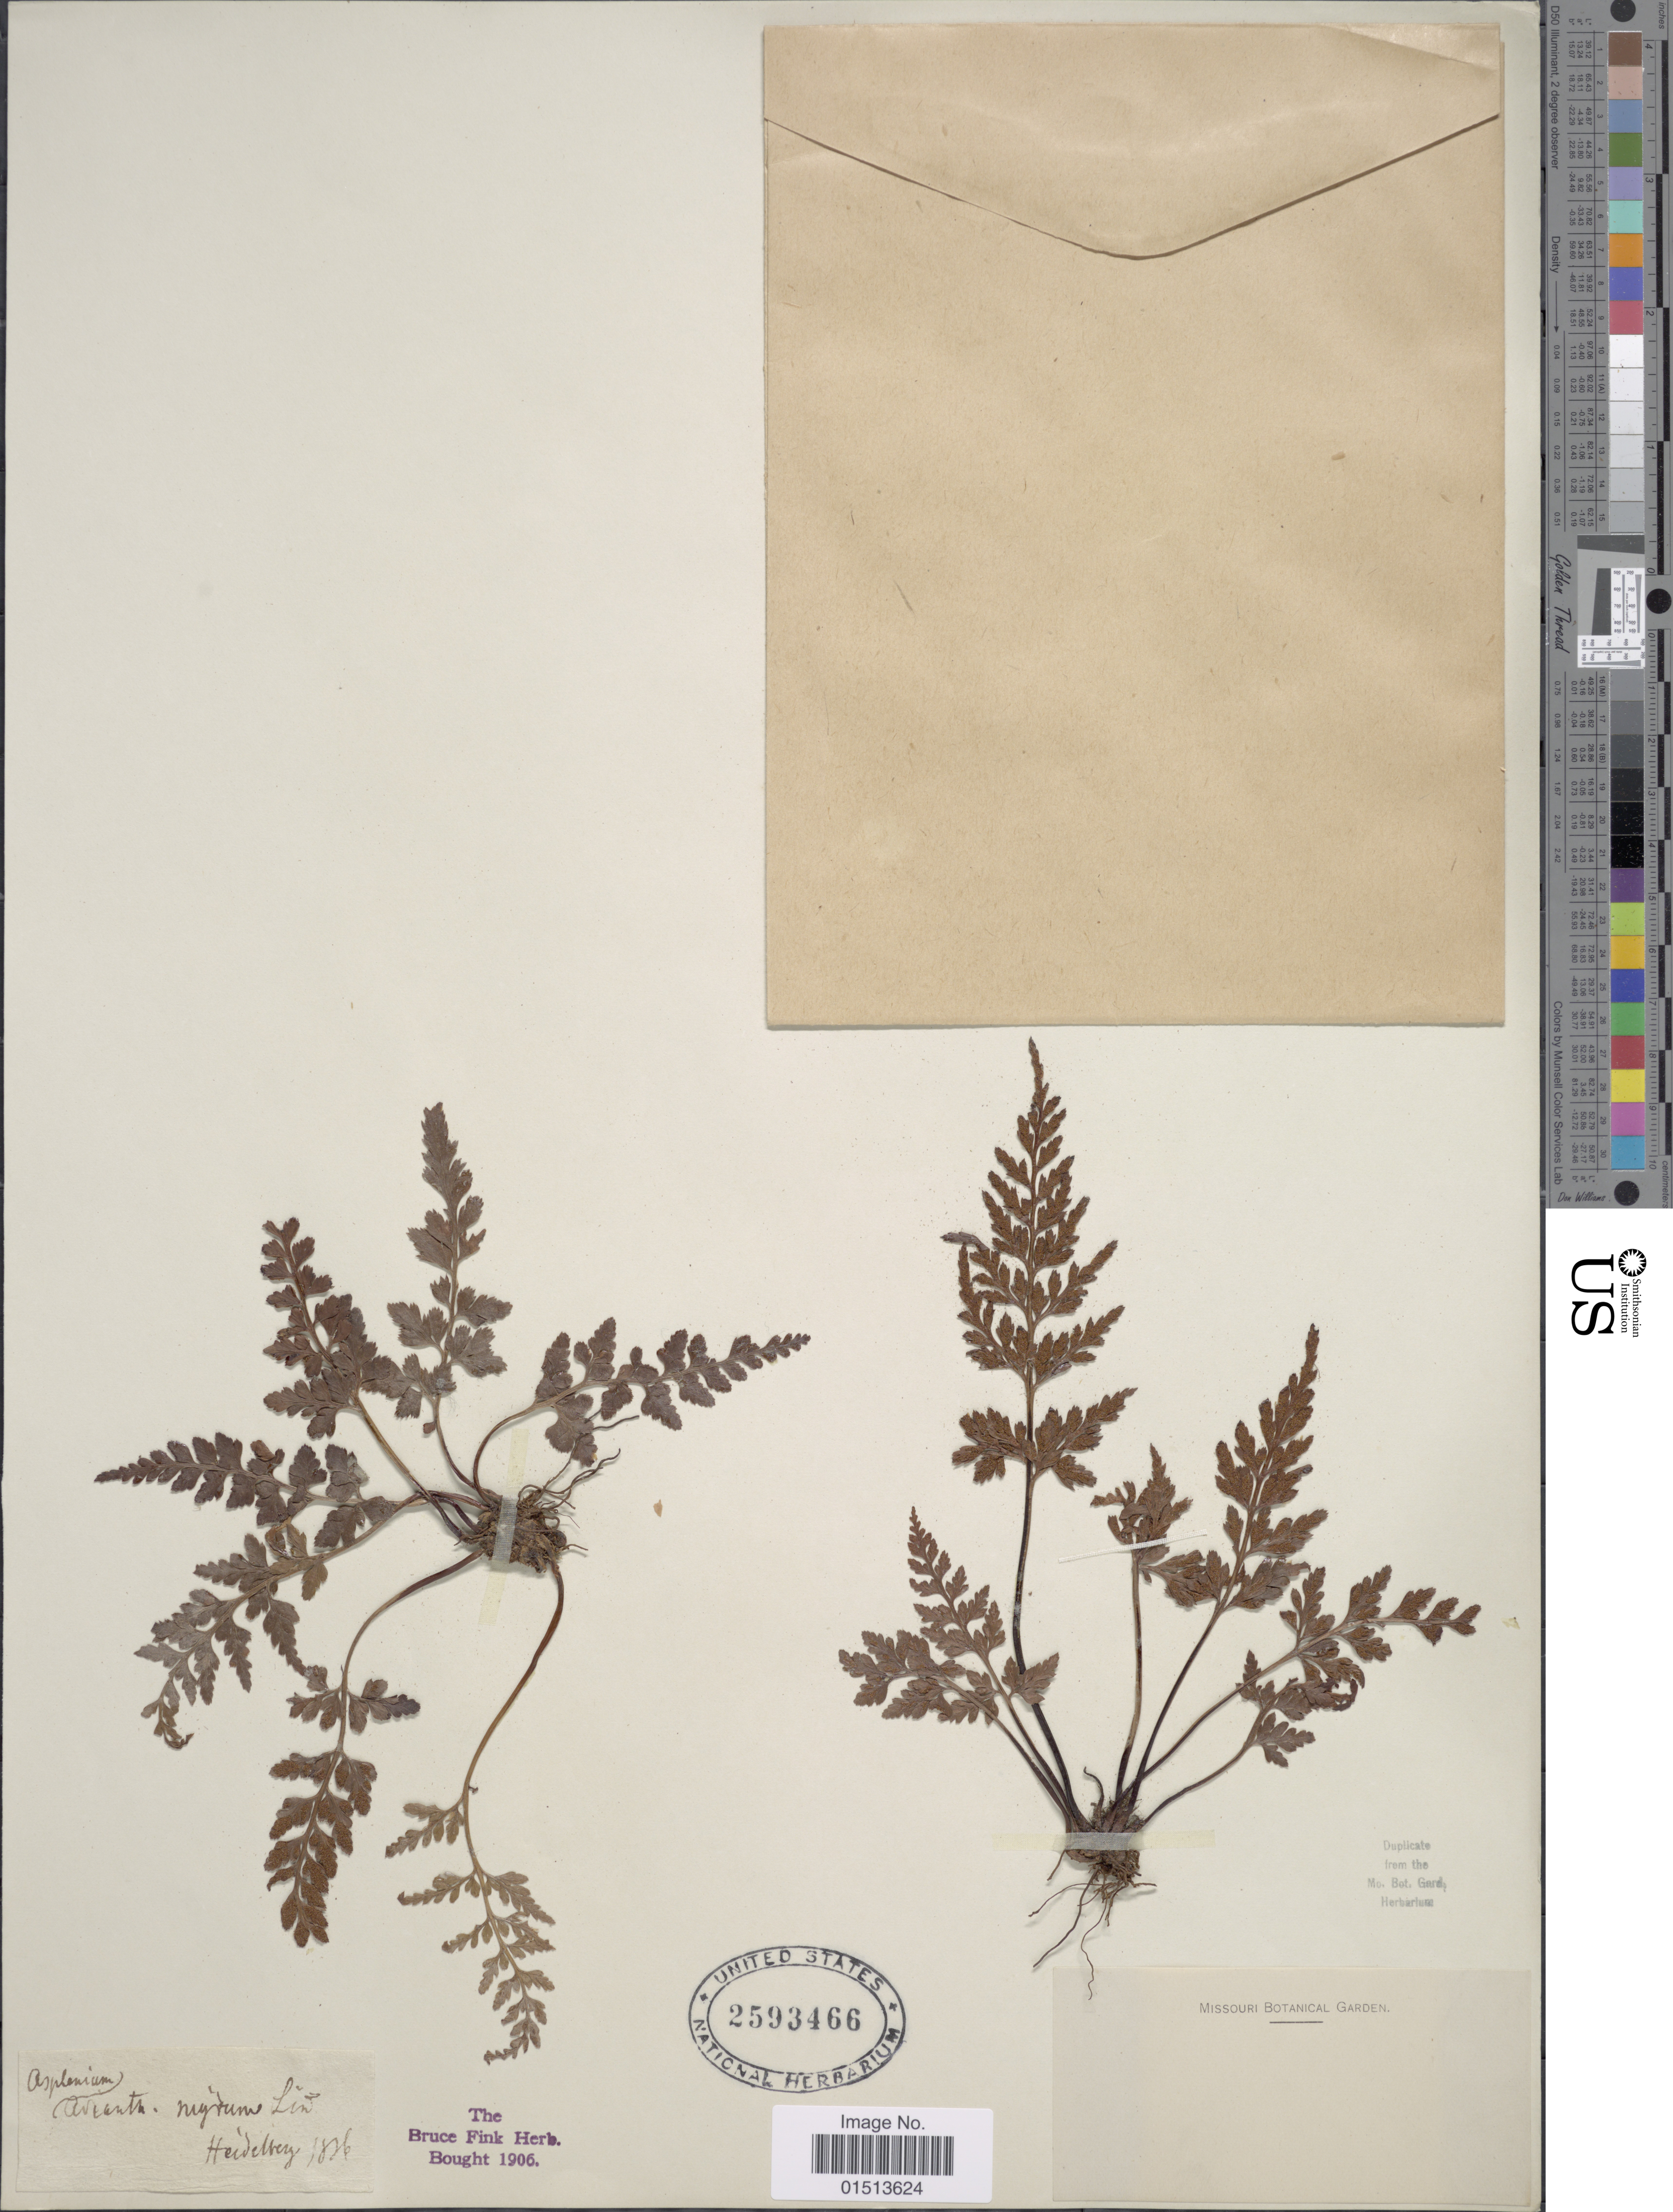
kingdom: Plantae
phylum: Tracheophyta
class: Polypodiopsida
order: Polypodiales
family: Aspleniaceae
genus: Asplenium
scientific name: Asplenium adiantum-nigrum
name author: L.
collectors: Heidelberg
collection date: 1836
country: Germany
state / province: Baden-Württemberg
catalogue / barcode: US 2593466